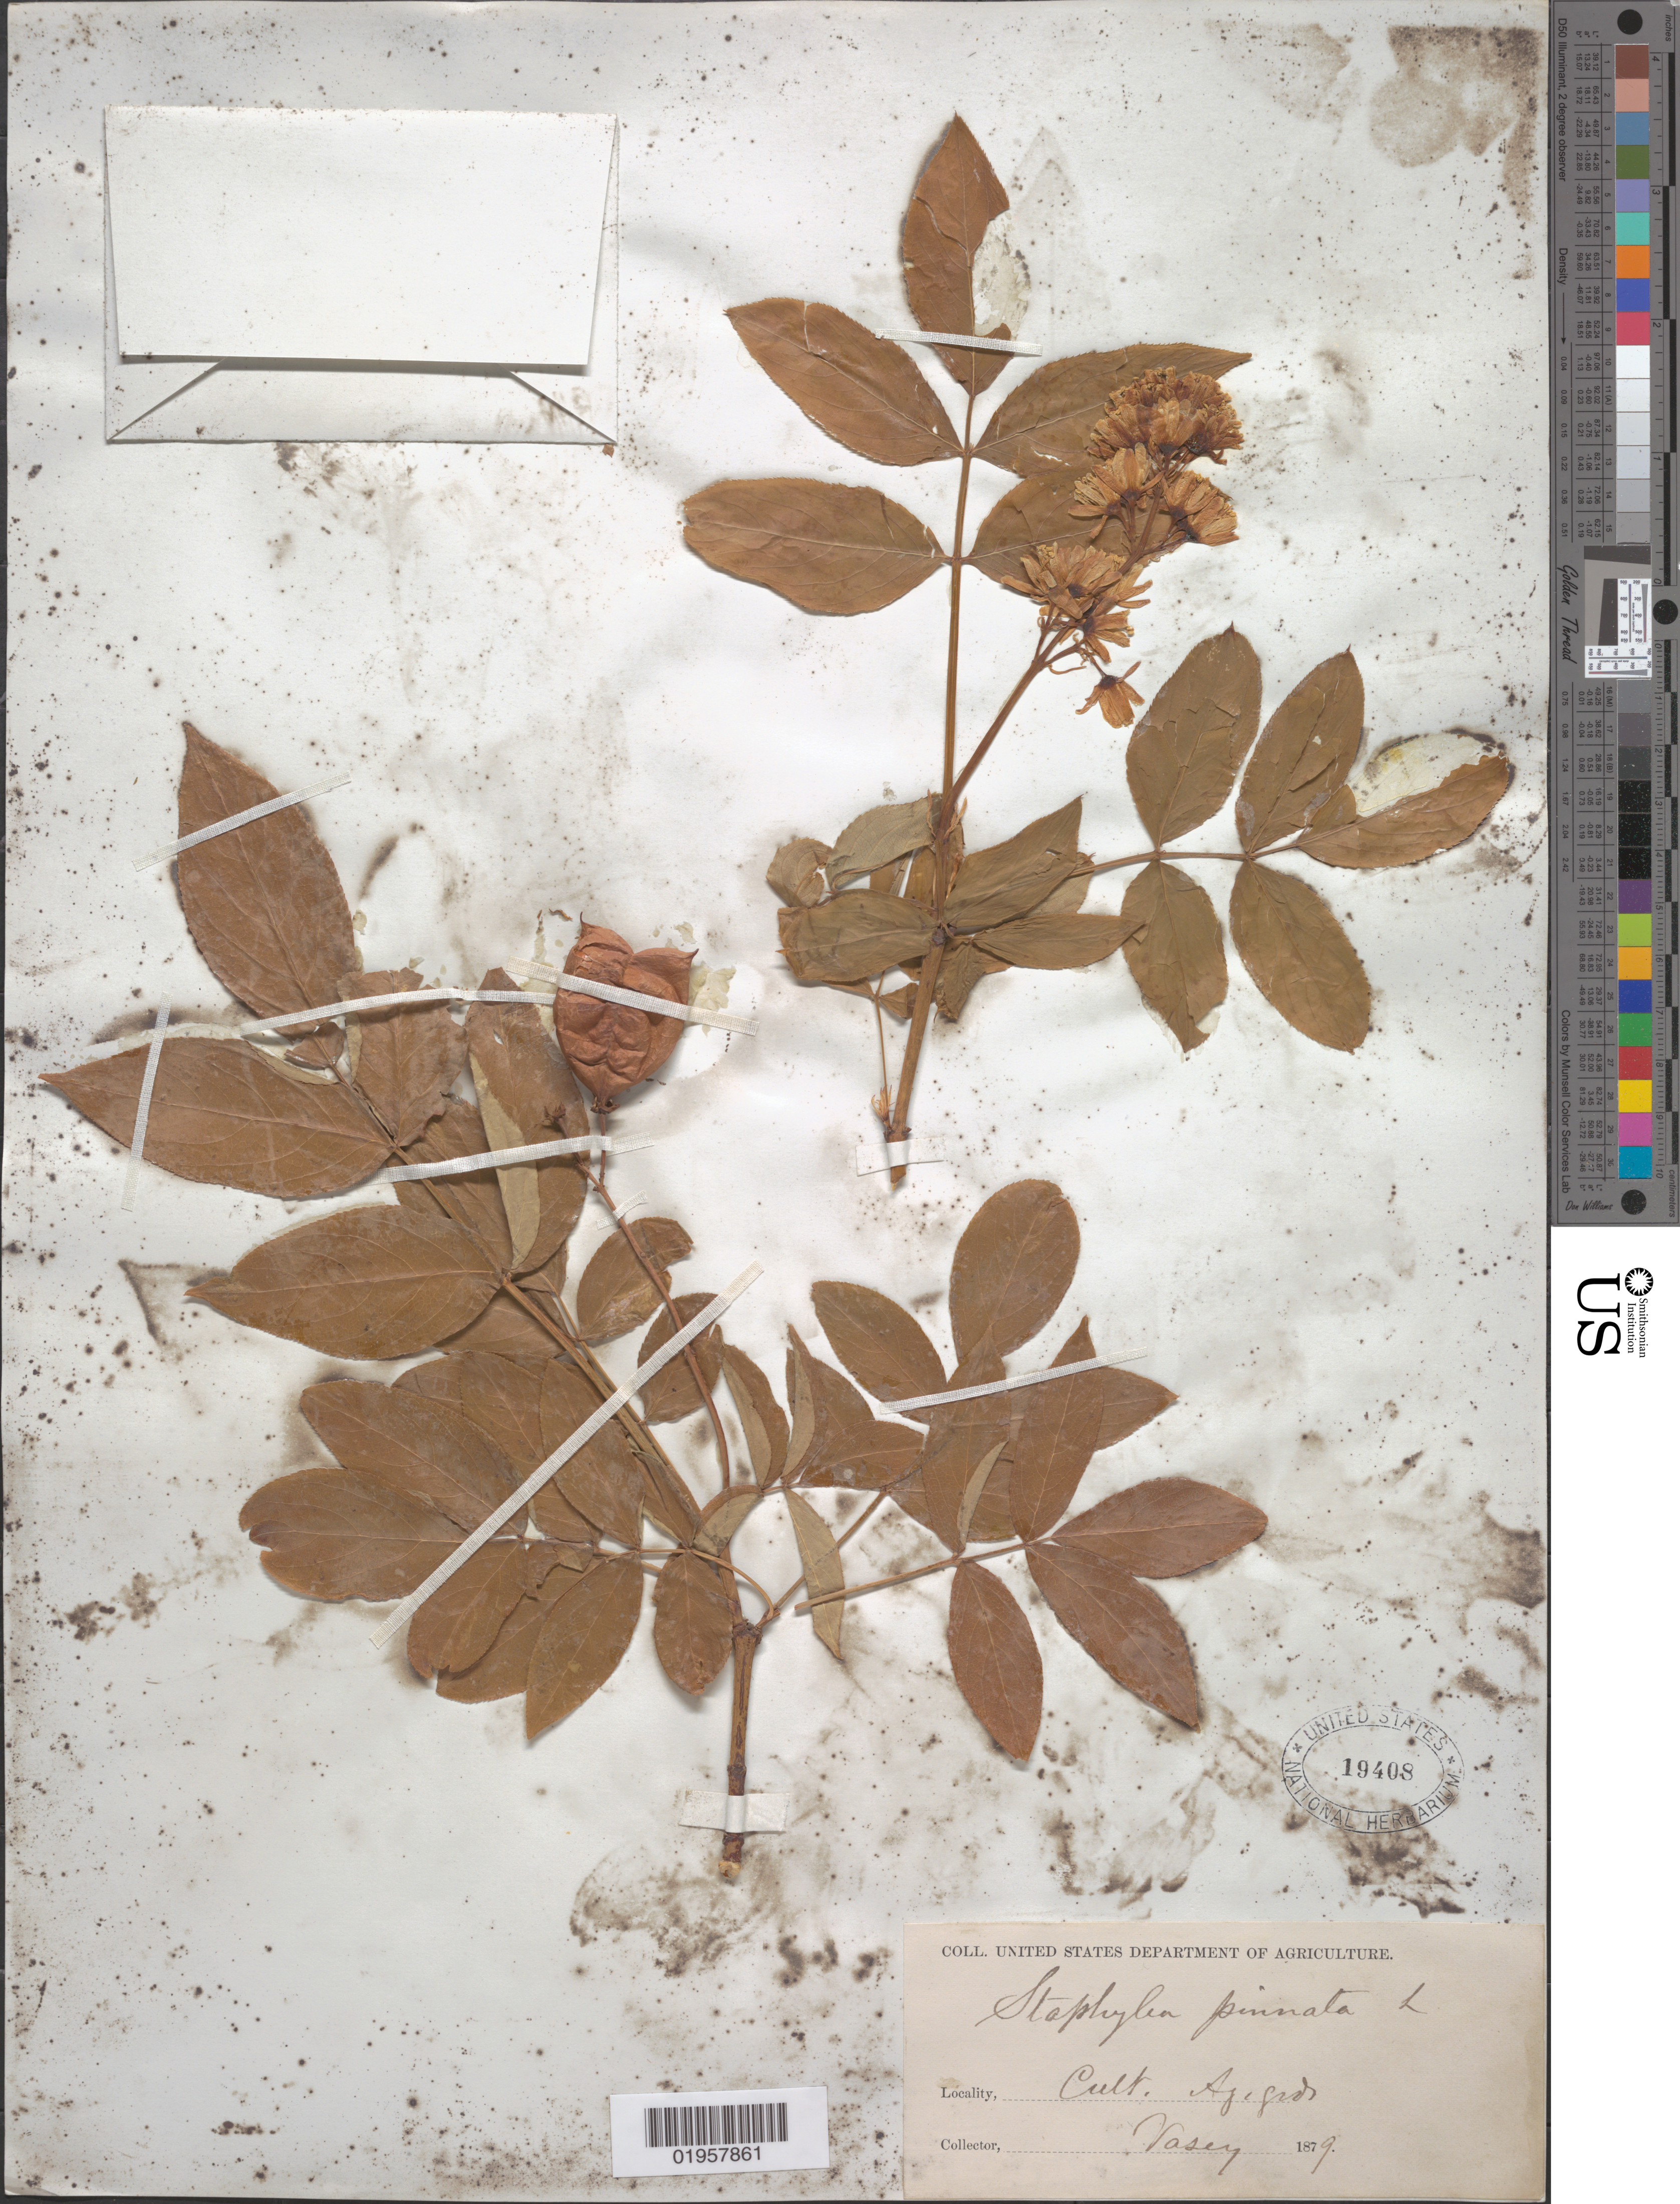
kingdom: Plantae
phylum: Tracheophyta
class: Magnoliopsida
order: Crossosomatales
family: Staphyleaceae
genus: Staphylea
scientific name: Staphylea pinnata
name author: L.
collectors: G. Vasey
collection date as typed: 1879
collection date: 1879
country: United States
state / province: District of Columbia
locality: Agric. Grounds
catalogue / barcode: US 19408